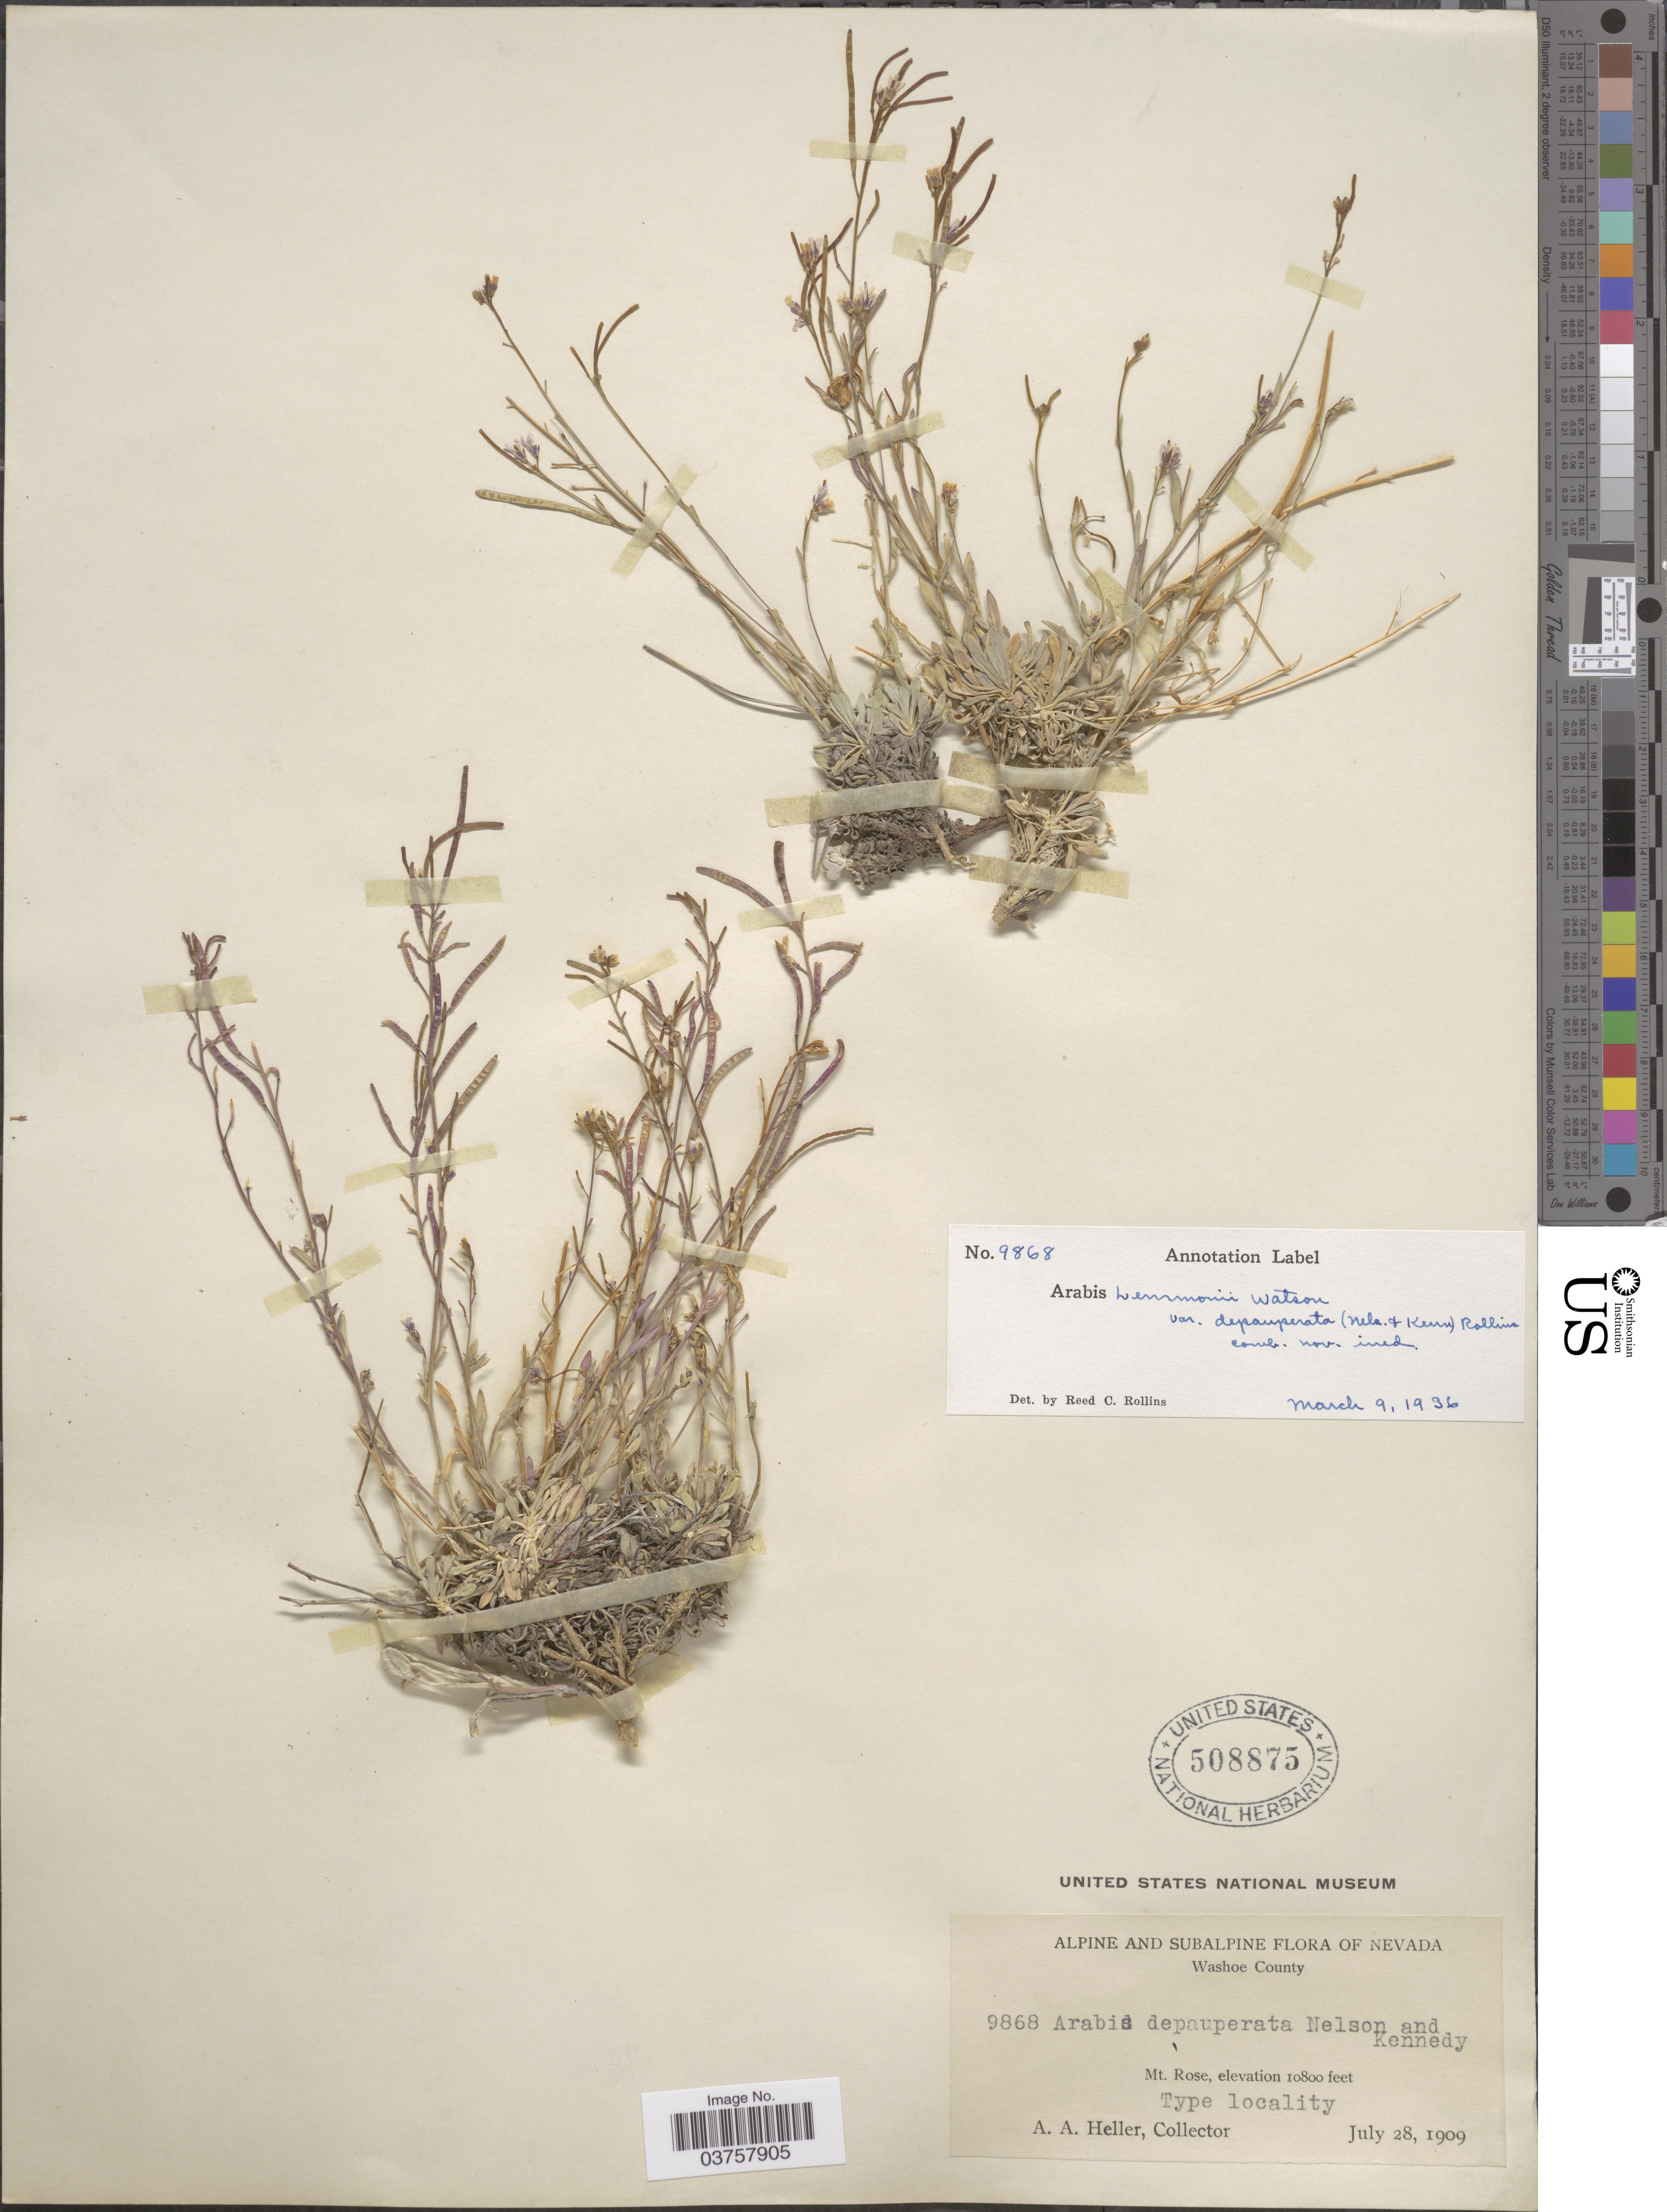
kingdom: Plantae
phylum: Tracheophyta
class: Magnoliopsida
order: Brassicales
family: Brassicaceae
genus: Arabis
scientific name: Arabis lemmonii var. depauperata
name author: (A. Nelson & P.B. Kenn.) Rollins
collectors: A. A. Heller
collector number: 9868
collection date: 1909-07-28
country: United States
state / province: Nevada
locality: Washoe County. Mt. Rose.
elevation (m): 3292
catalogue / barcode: US 508875